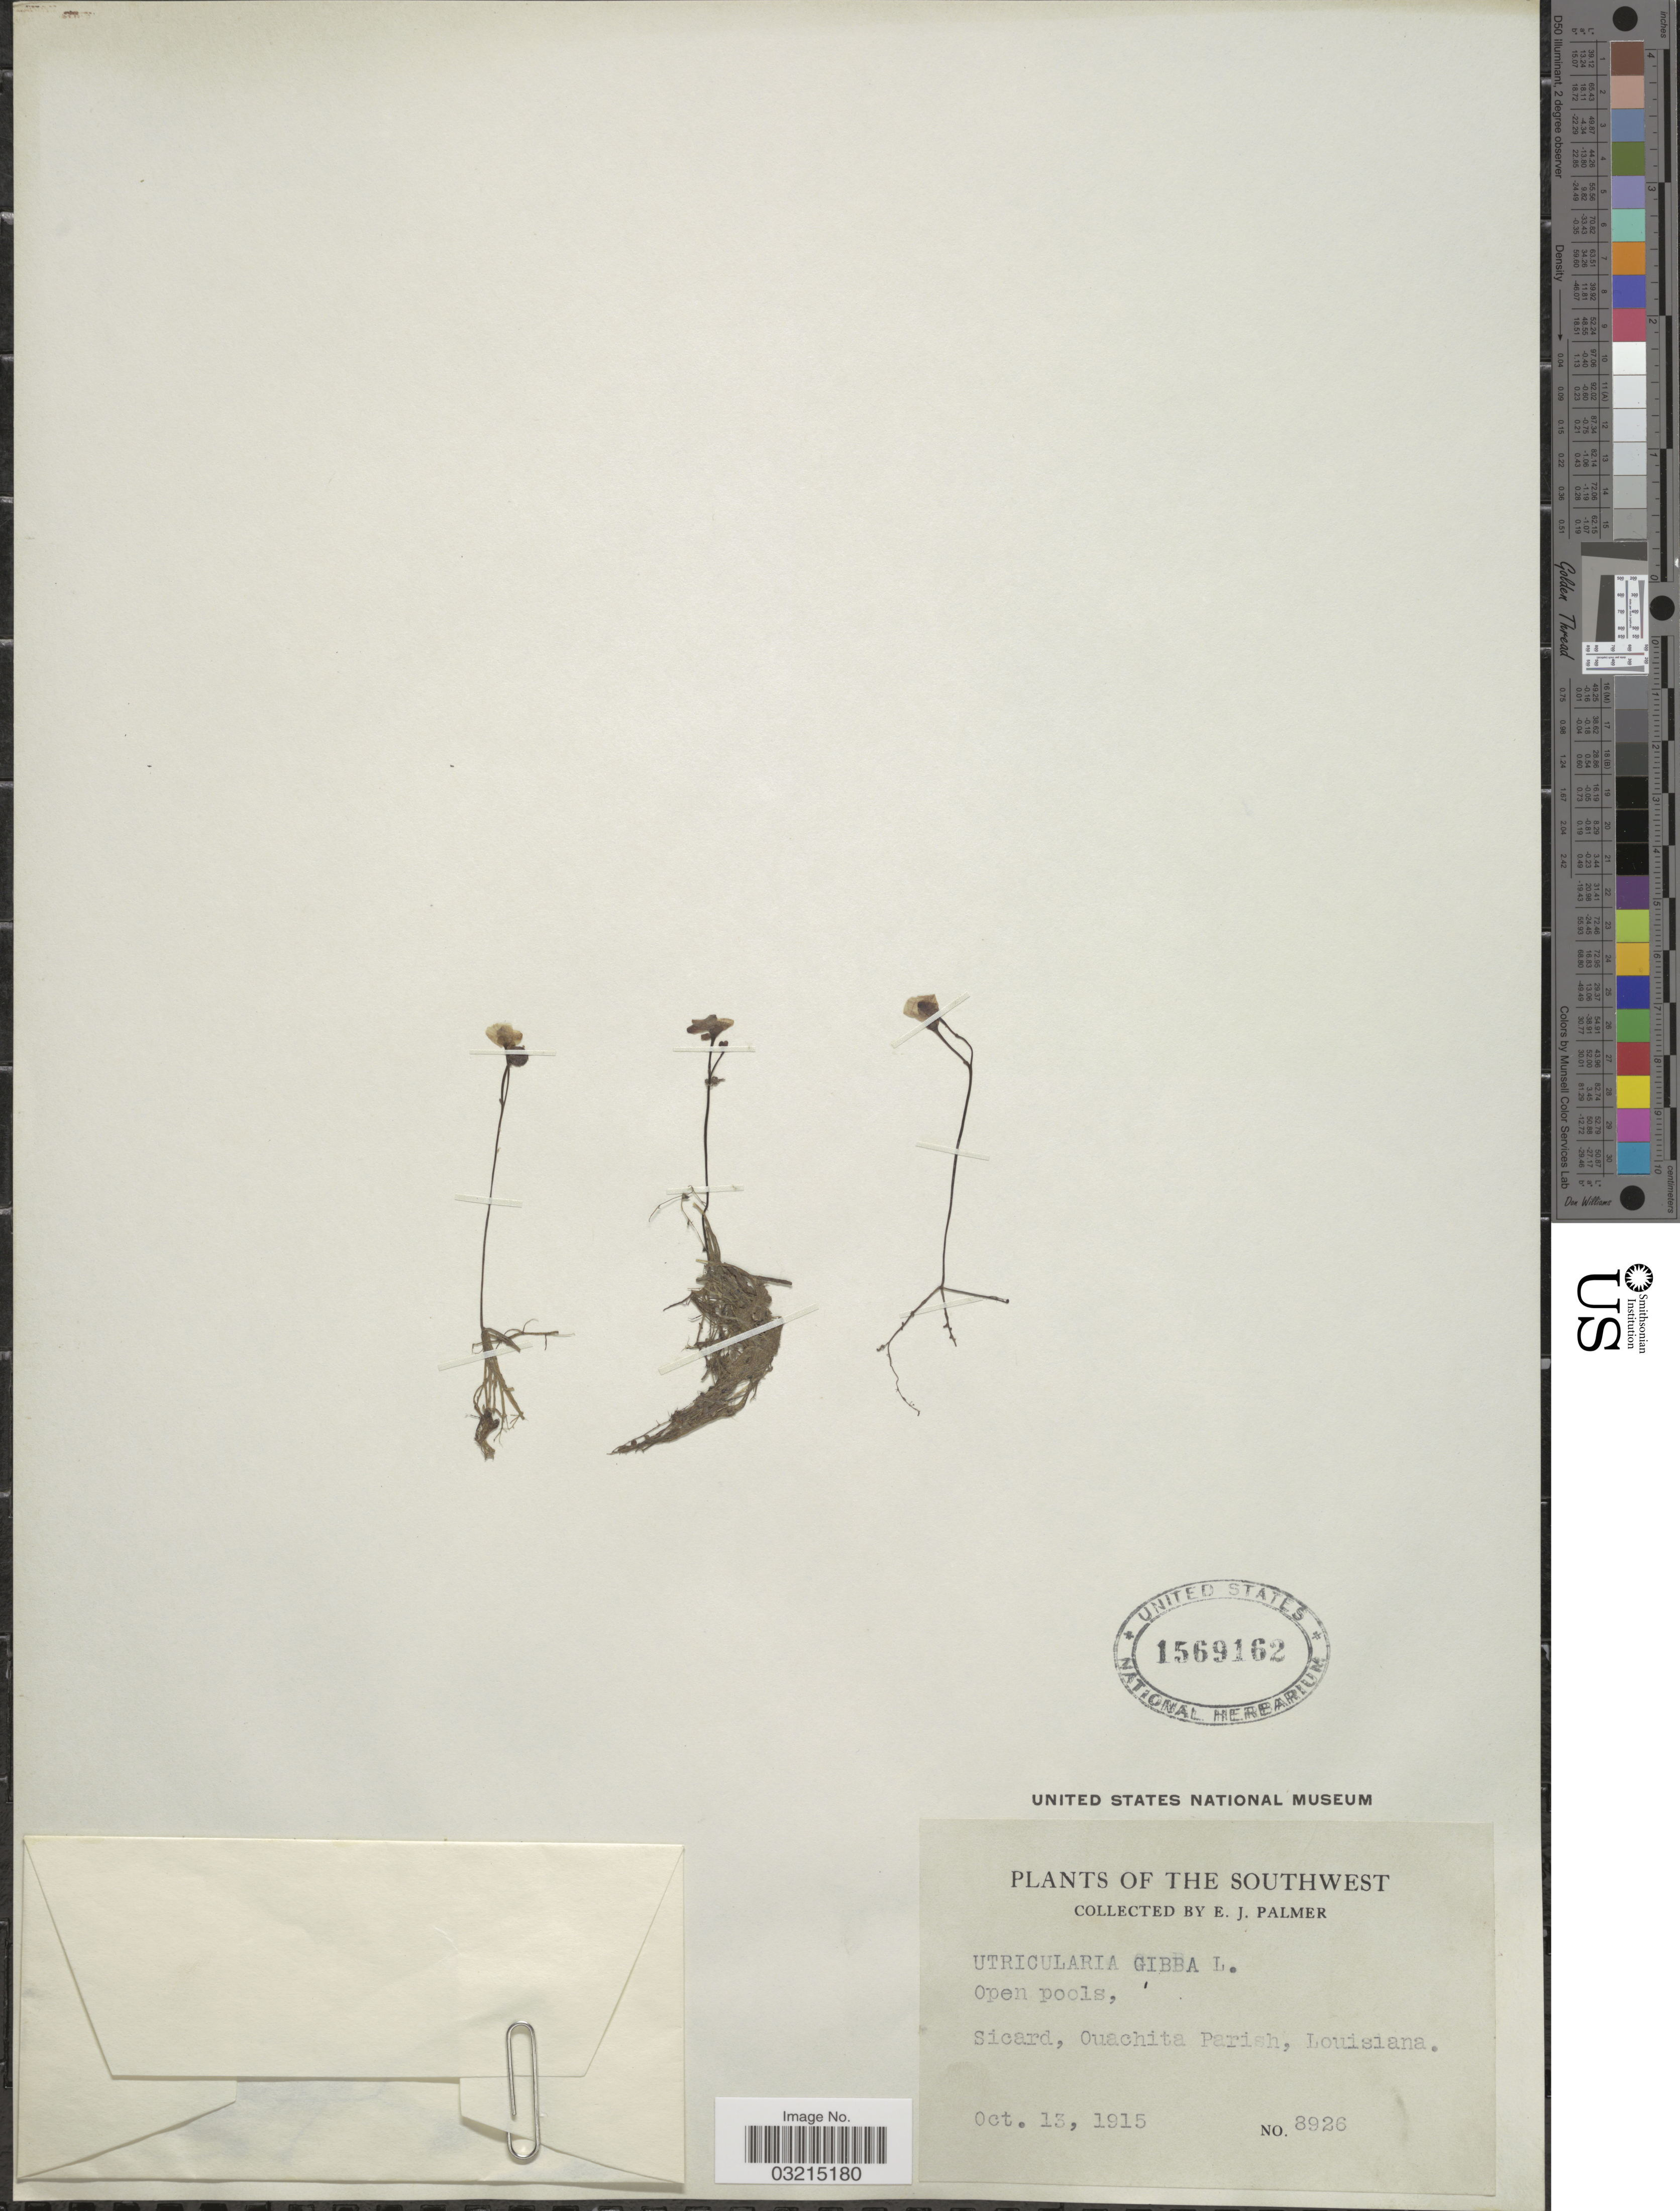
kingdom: Plantae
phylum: Tracheophyta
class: Magnoliopsida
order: Lamiales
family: Lentibulariaceae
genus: Utricularia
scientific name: Utricularia gibba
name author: L.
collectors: E. J. Palmer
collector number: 8926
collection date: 1915-10-13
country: United States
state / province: Louisiana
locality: The Southwest. Sicard, Ouachita Parish.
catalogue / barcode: US 1569162